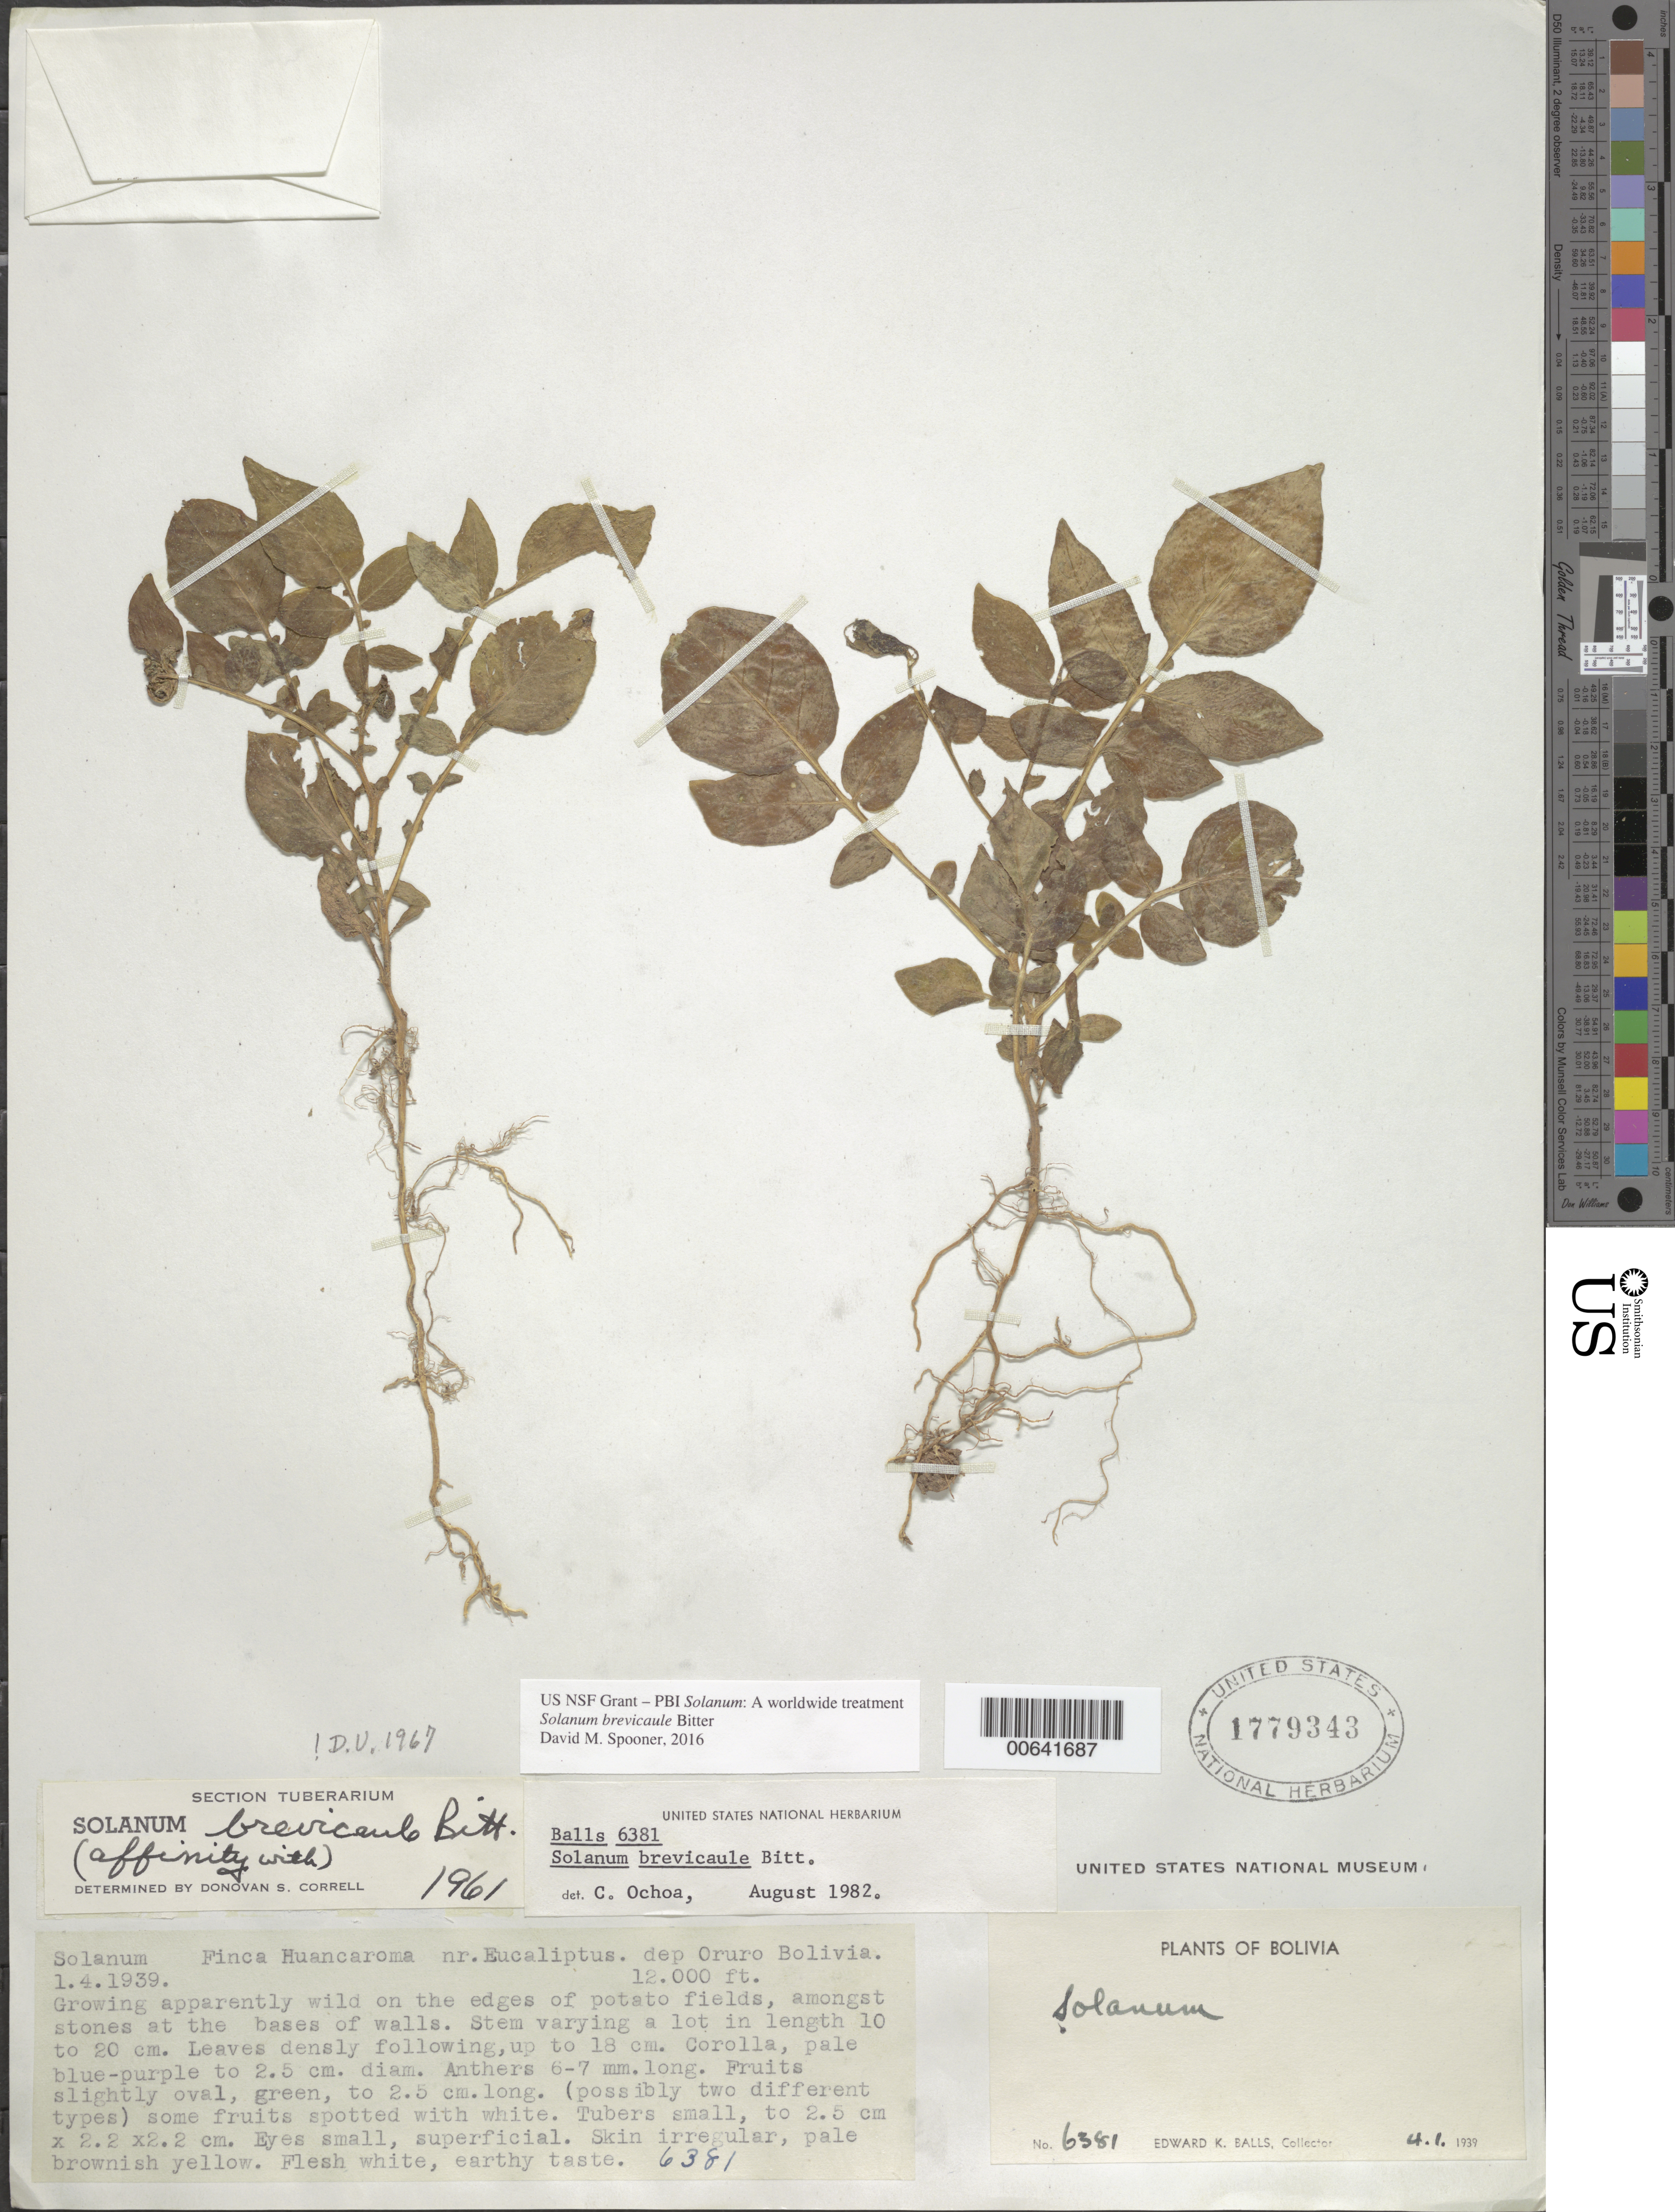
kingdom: Plantae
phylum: Tracheophyta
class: Magnoliopsida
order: Solanales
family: Solanaceae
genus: Solanum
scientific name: Solanum liriunianum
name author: Cárdenas & Hawkes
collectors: E. K. Balls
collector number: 6381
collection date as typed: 01 Apr 1939 or 04 Jan 1939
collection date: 1939-01-04 or 1939-04-01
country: Bolivia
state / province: Oruro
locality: Finca de Huancaroma nr. Eucalyptus.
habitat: Crece aparentemente en campos de papa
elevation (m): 3658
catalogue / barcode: US 1779343